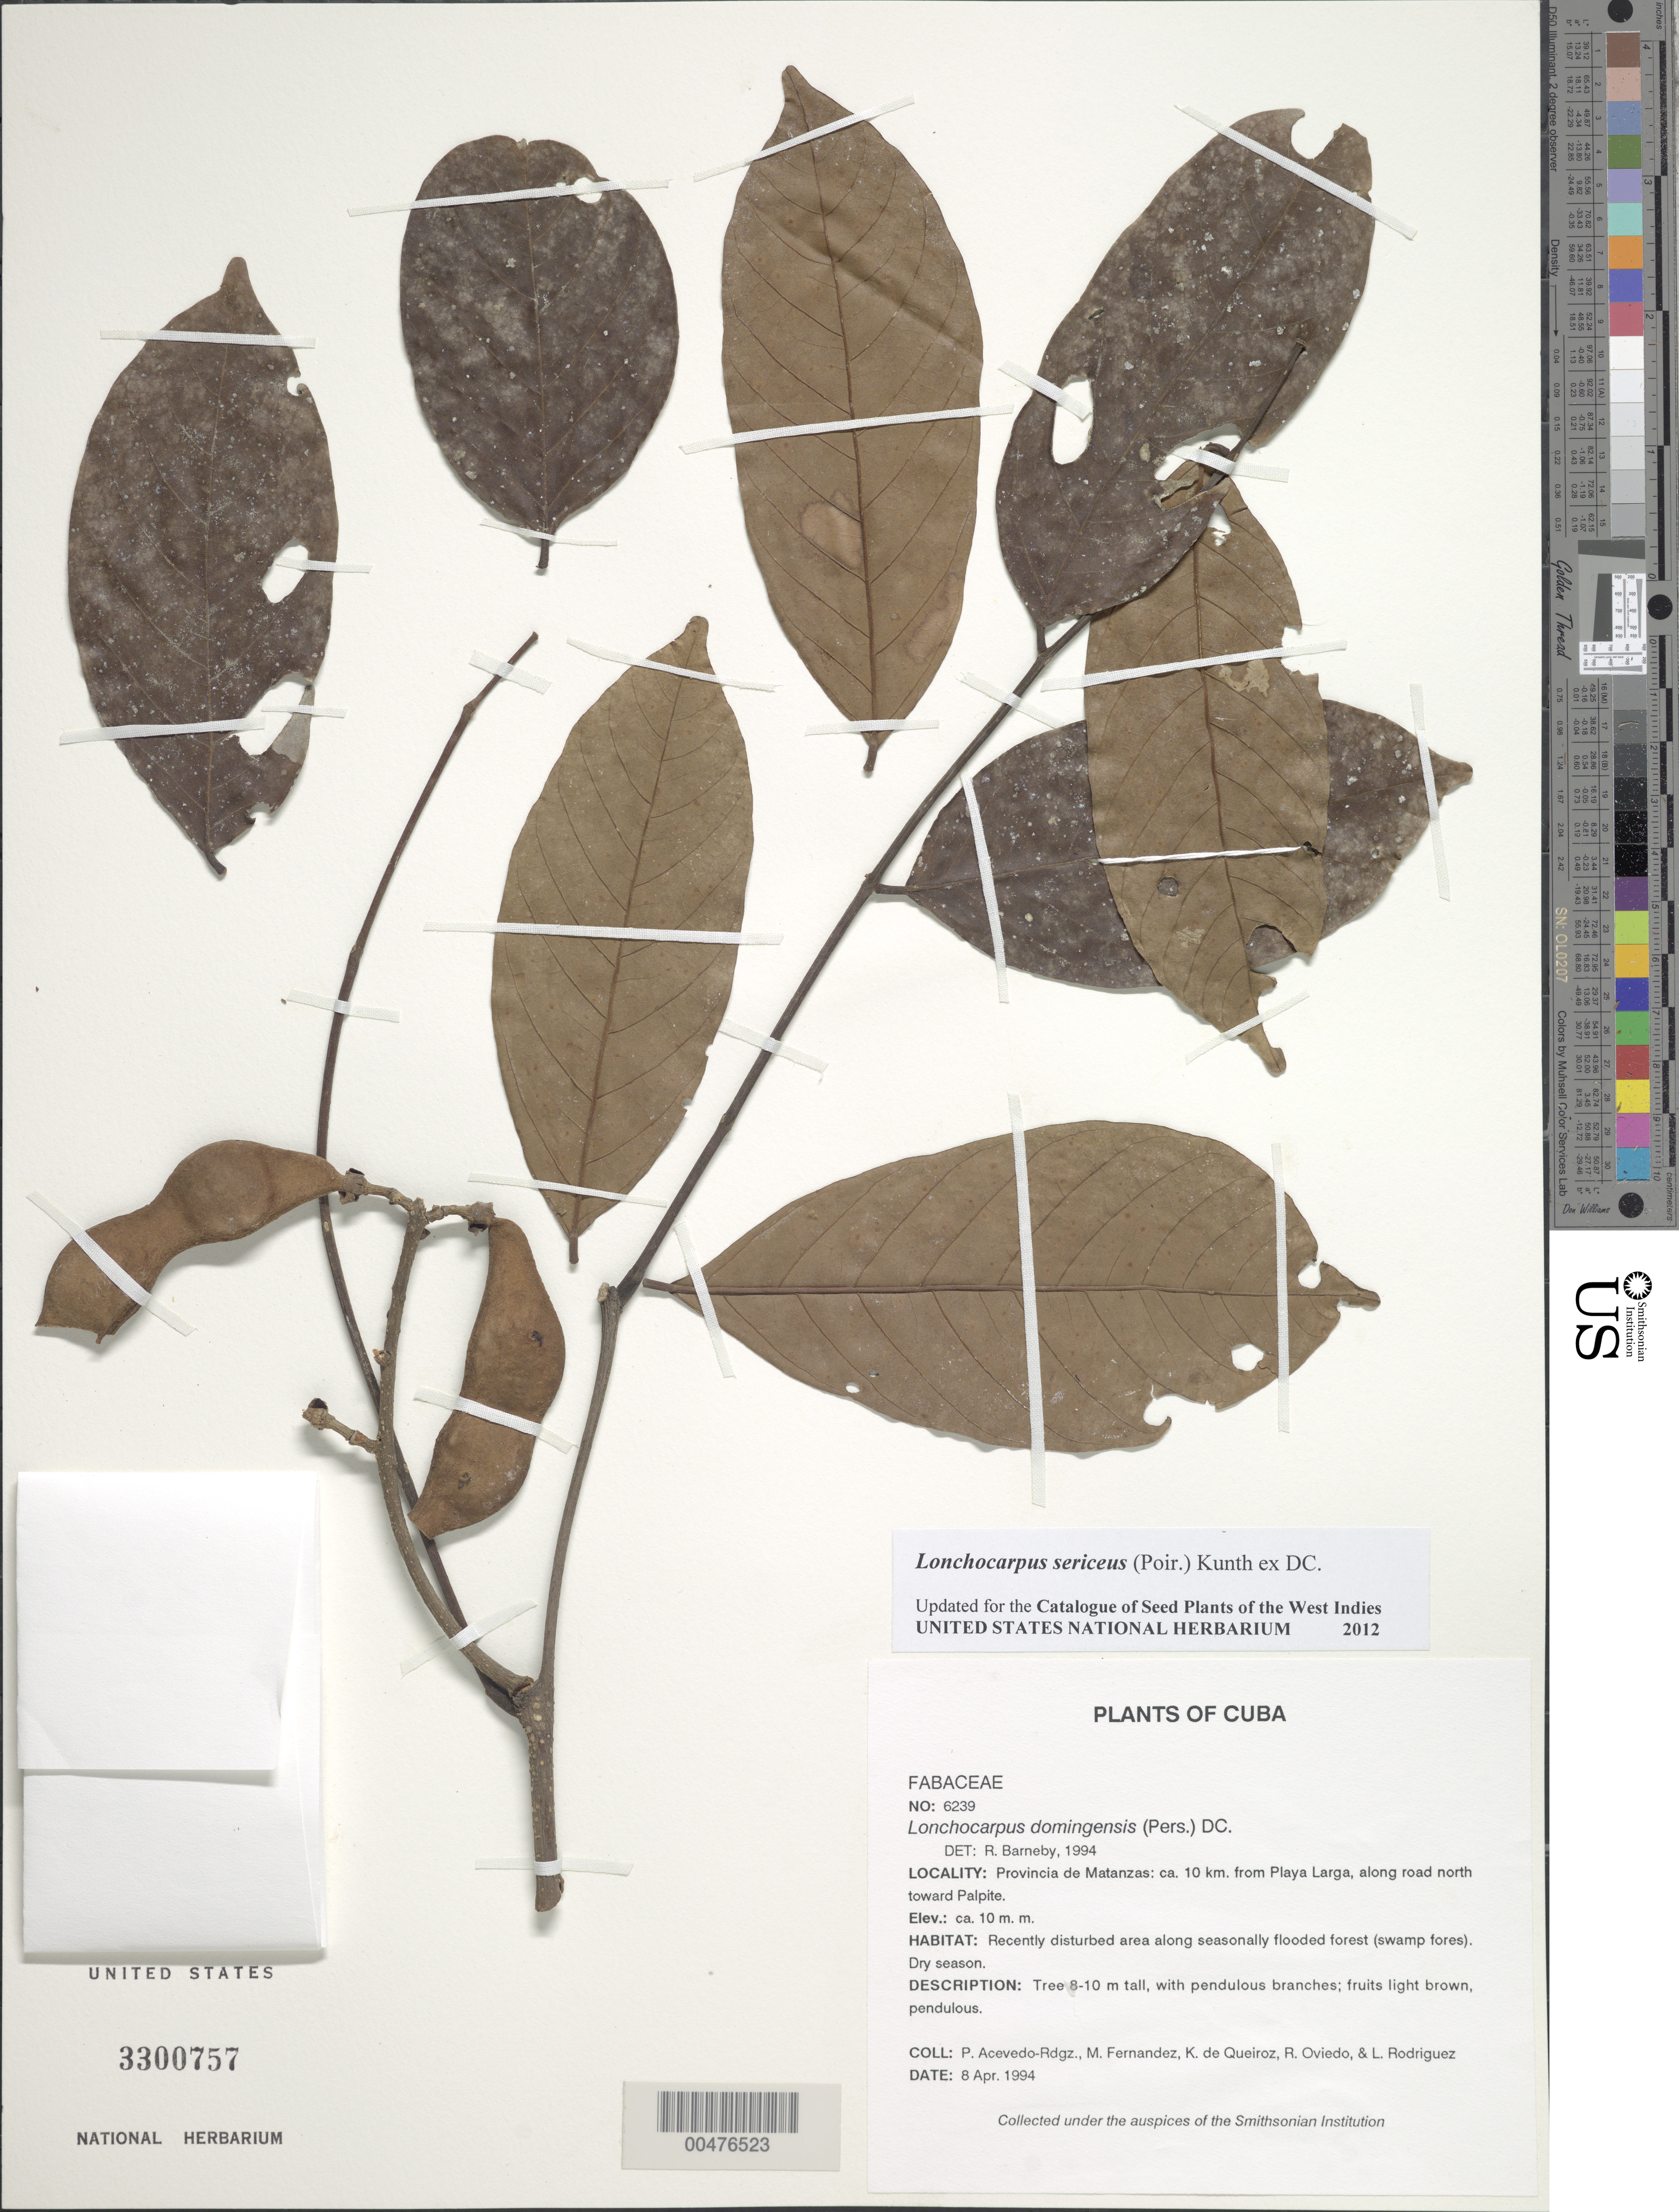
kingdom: Plantae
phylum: Tracheophyta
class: Magnoliopsida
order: Fabales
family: Fabaceae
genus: Lonchocarpus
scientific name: Lonchocarpus sericeus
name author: (Poir.) Kunth ex DC.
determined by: Barneby, Rupert C., (NY)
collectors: P. Acevedo-Rodr., M. Fernández, K. De Queiroz, R. Oviedo & L. Rodriguez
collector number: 6239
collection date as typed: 08 Apr 1994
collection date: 1994-04-08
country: Cuba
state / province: Matanzas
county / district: Municipio de Ciénaga de Zapata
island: Cuba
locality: Approx. 10 km from Playa Larga, along the road going north towards Palpite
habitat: Recently disturbed area along seasonally flooded forest (swamp fores). Dry season.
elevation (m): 10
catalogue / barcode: US 3300757